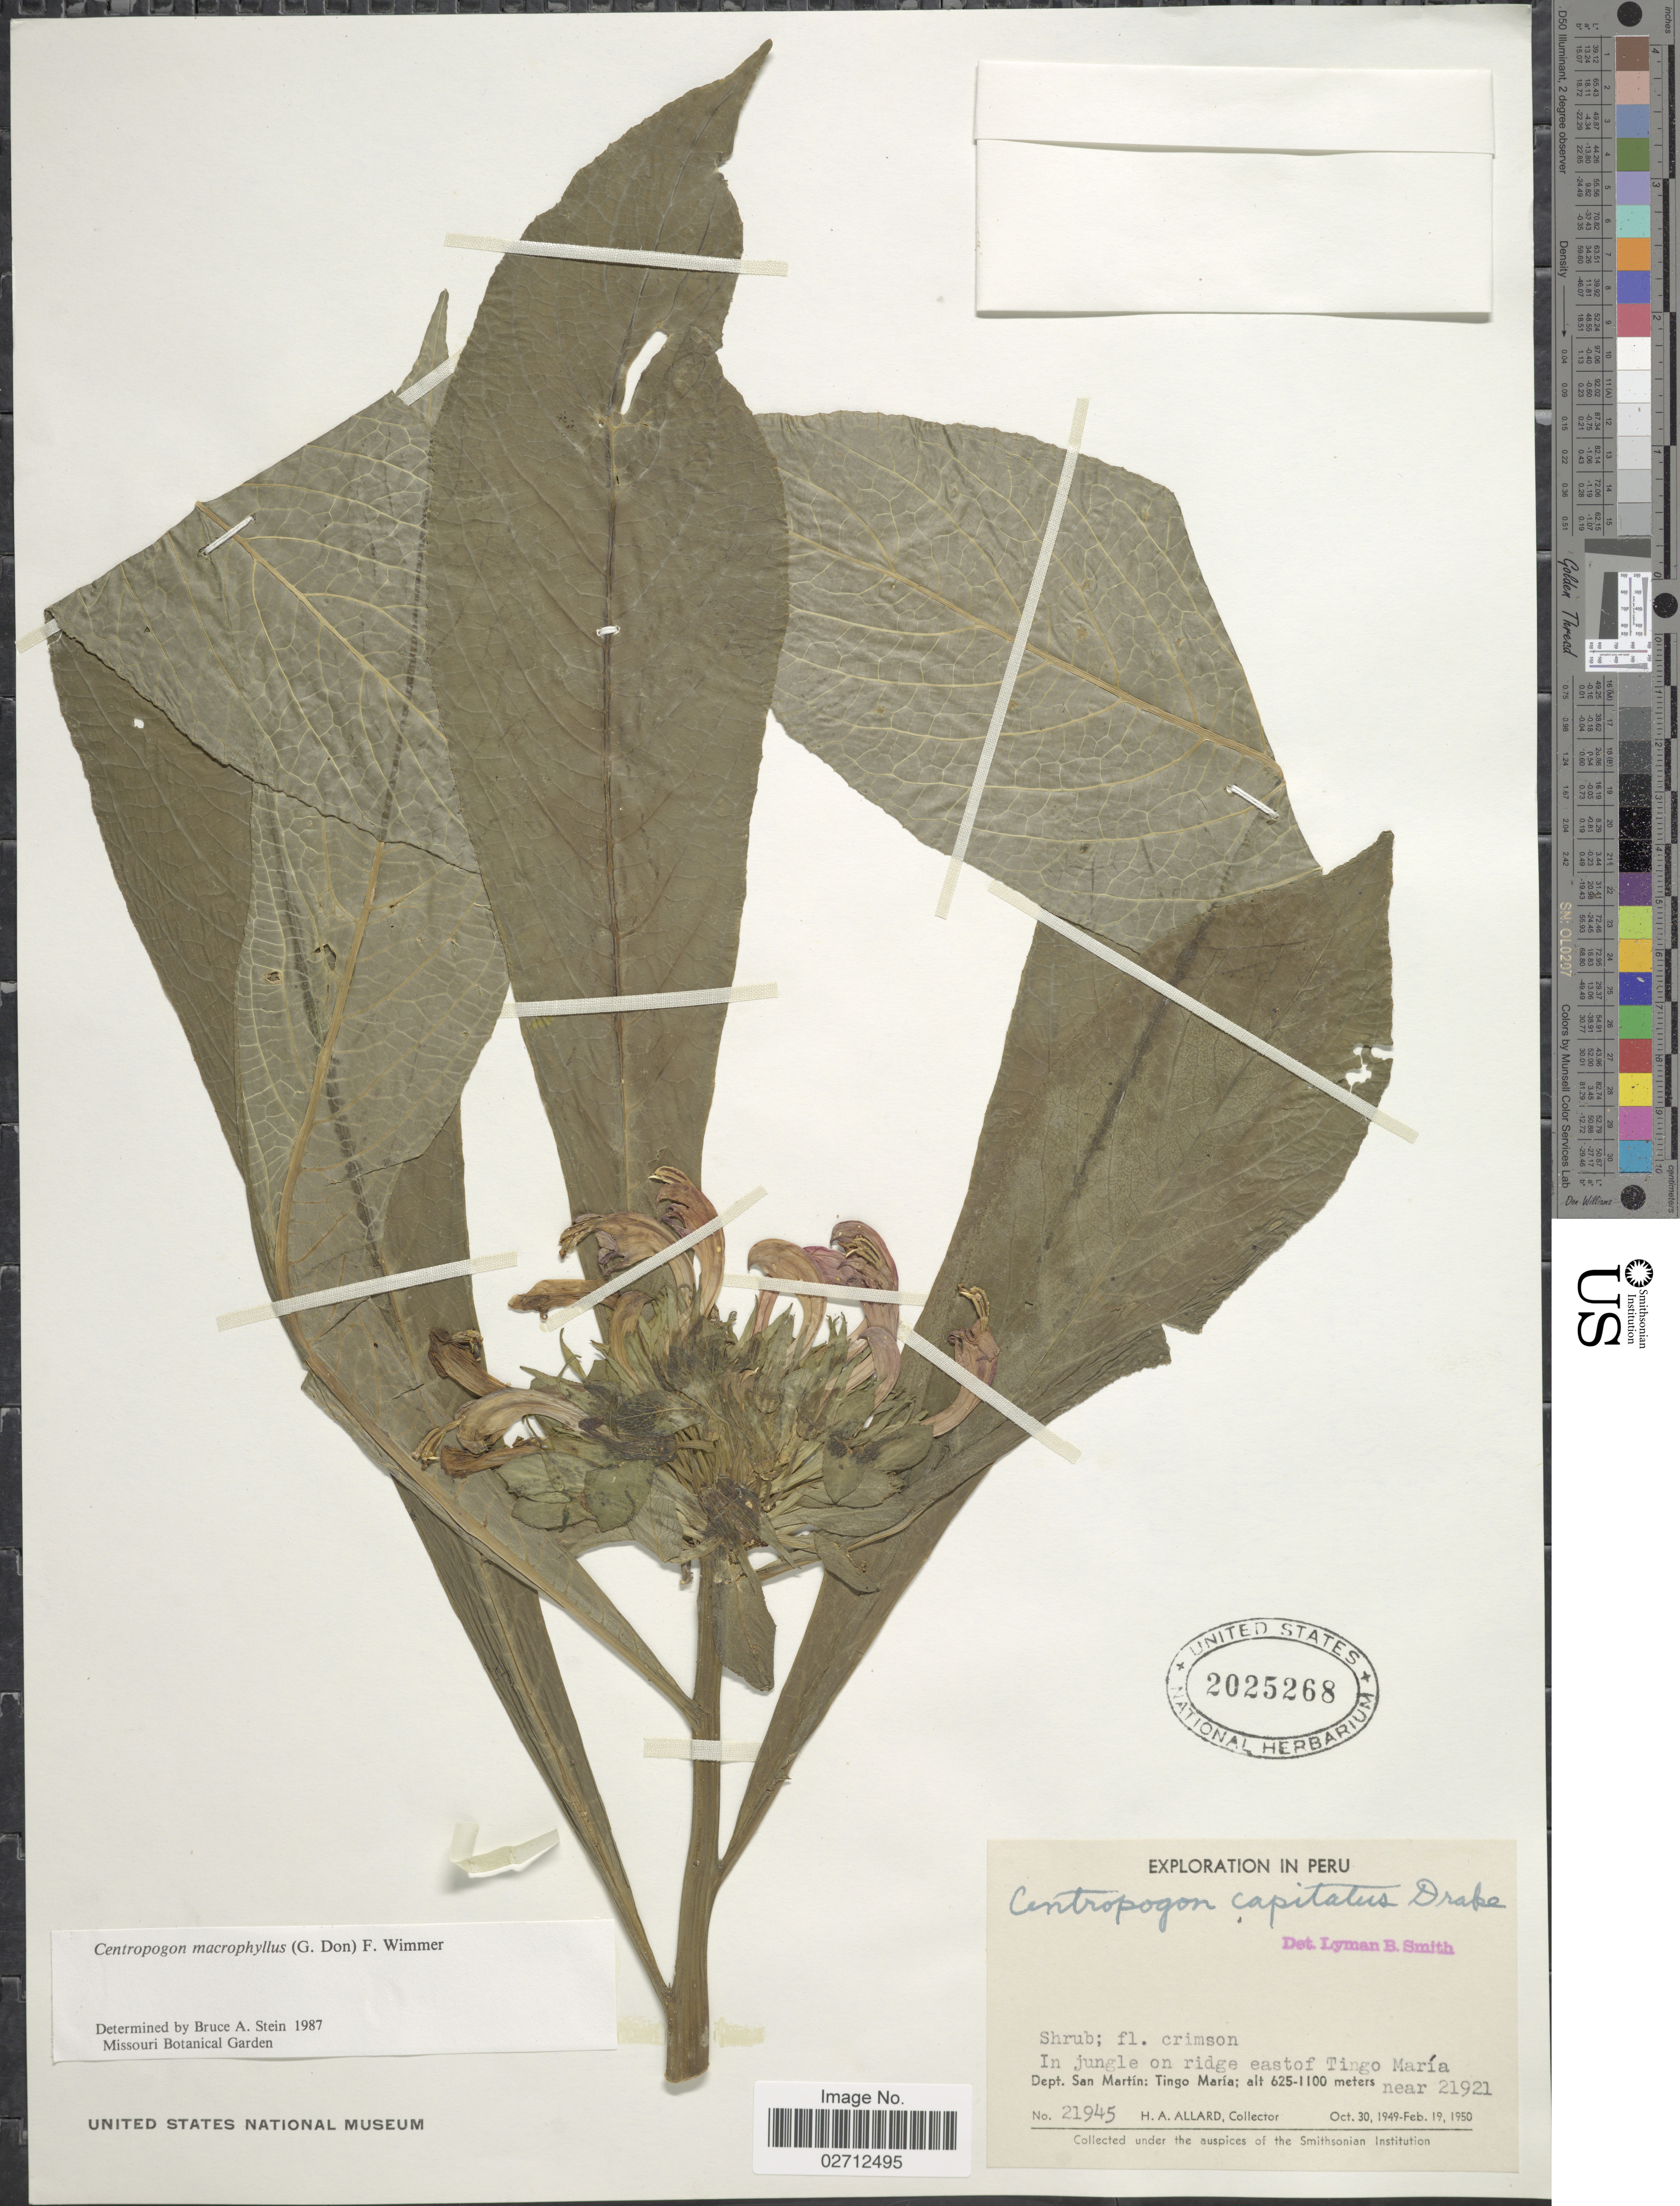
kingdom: Plantae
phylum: Tracheophyta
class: Magnoliopsida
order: Asterales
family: Campanulaceae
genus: Centropogon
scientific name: Centropogon macrophyllus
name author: (G. Don) E. Wimm.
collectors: H. A. Allard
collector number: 21945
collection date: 1949-10-30/1950-02-19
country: Peru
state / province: San Martín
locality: In jungle on ridge east of Tingo María near 21921, Dept. San Martín: Tingo María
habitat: in jungle on ridge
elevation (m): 625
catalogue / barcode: US 2025268